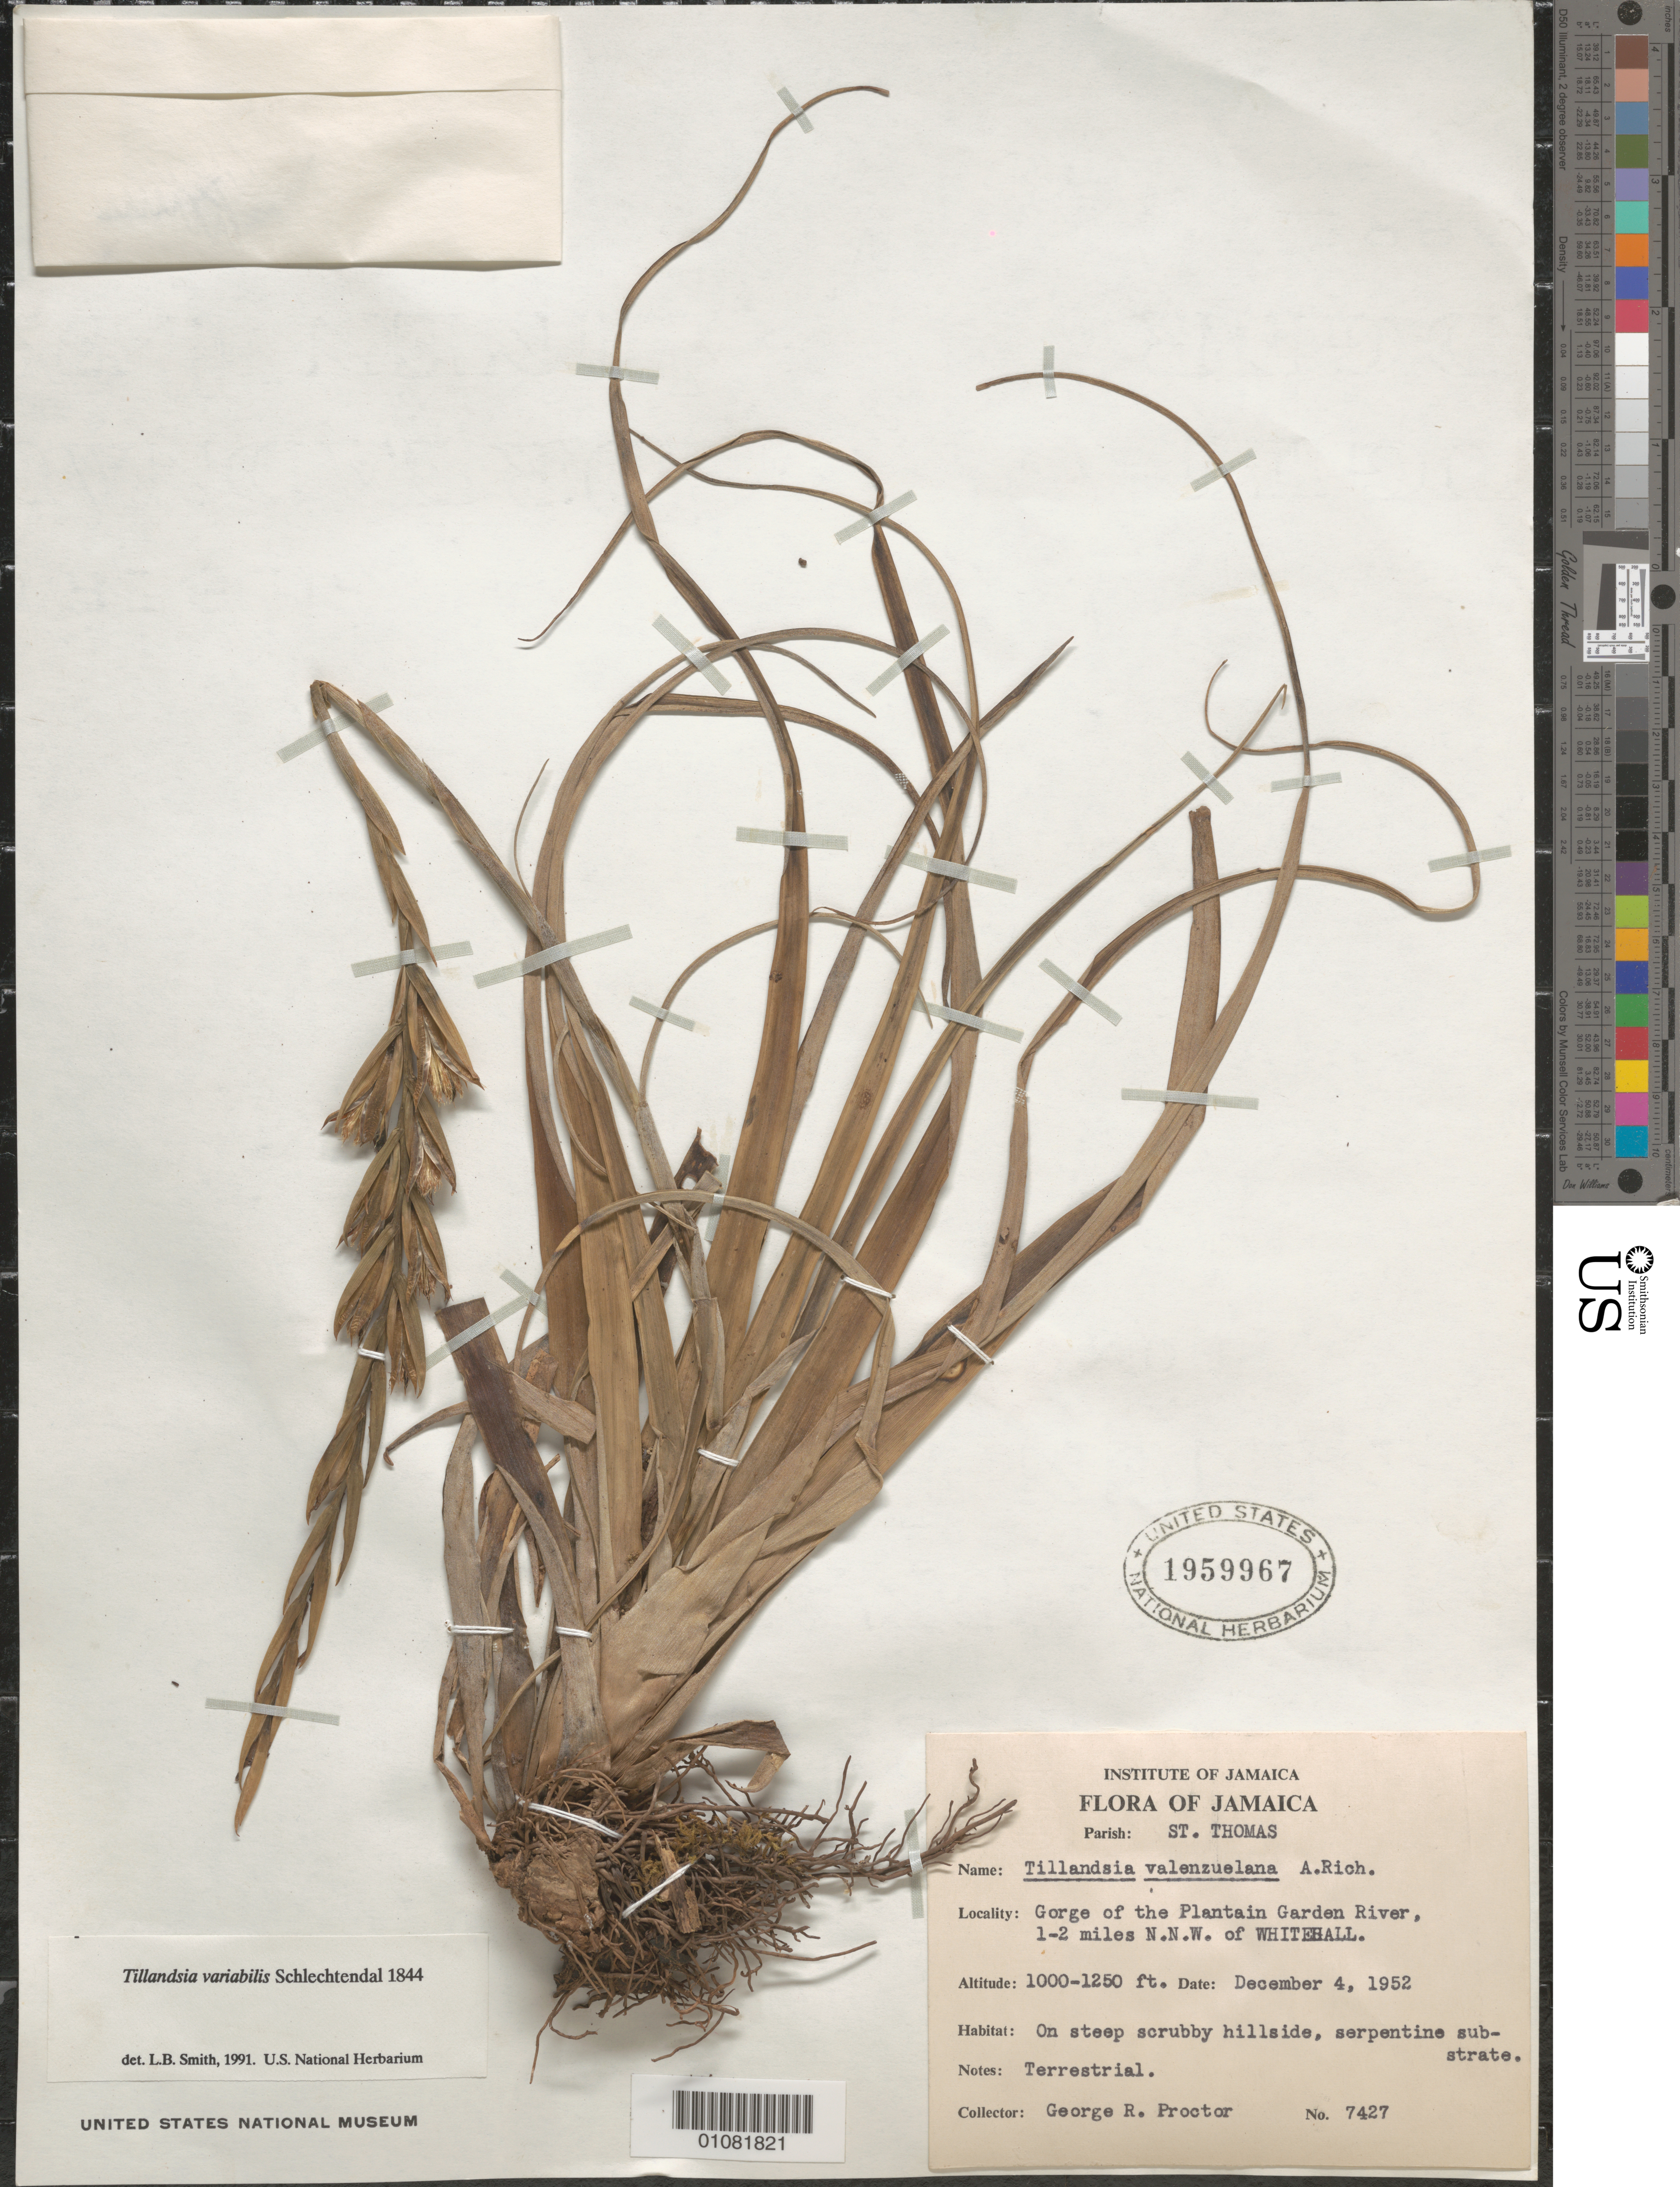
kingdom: Plantae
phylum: Tracheophyta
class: Liliopsida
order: Poales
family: Bromeliaceae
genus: Tillandsia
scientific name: Tillandsia variabilis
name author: Schltdl.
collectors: G. R. Proctor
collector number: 7427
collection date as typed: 04 Dec 1952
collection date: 1952-12-04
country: Jamaica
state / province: Saint Thomas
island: Jamaica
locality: Gorge of the Plantain Garden River, 1-2 miles NNW of Whitehall.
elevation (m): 305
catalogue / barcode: US 1959967